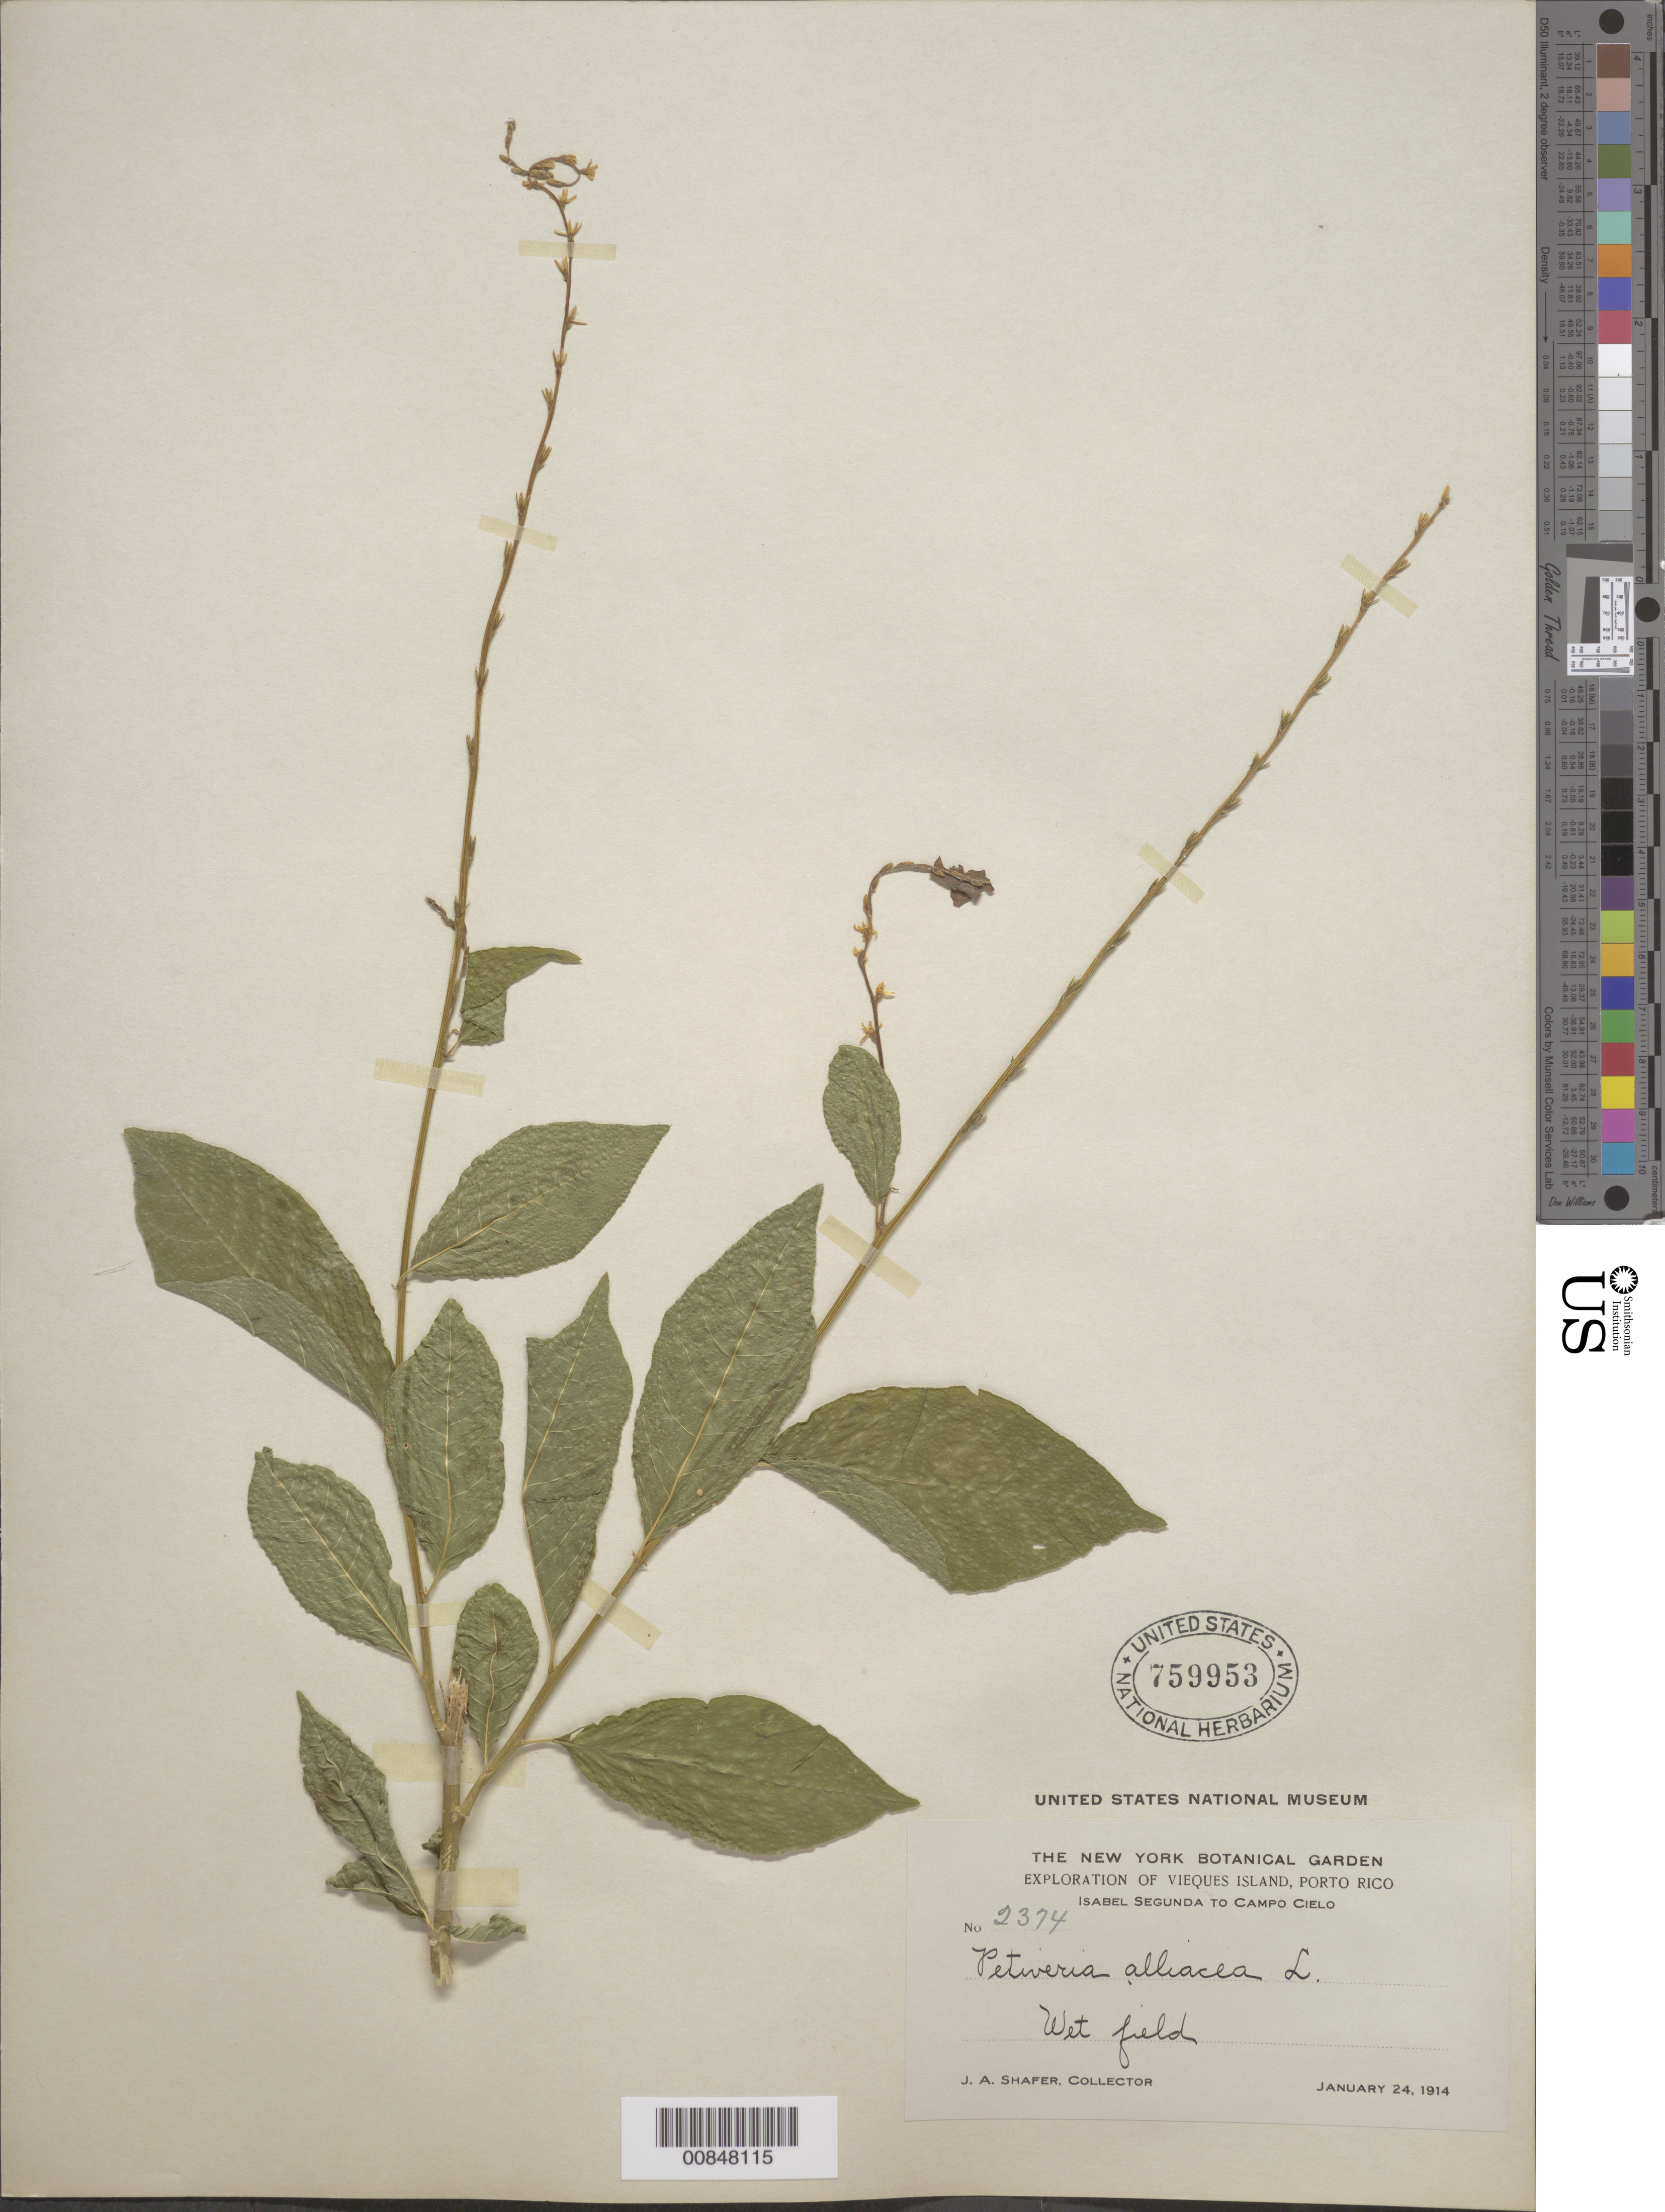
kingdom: Plantae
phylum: Tracheophyta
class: Magnoliopsida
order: Caryophyllales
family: Phytolaccaceae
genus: Petiveria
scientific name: Petiveria alliacea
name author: L.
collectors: J. A. Shafer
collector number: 2374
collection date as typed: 24 Jan 1914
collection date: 1914-01-24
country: Puerto Rico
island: Vieques I.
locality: Isabel Segunda to Campo Cielo.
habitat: Wet field.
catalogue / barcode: US 759953